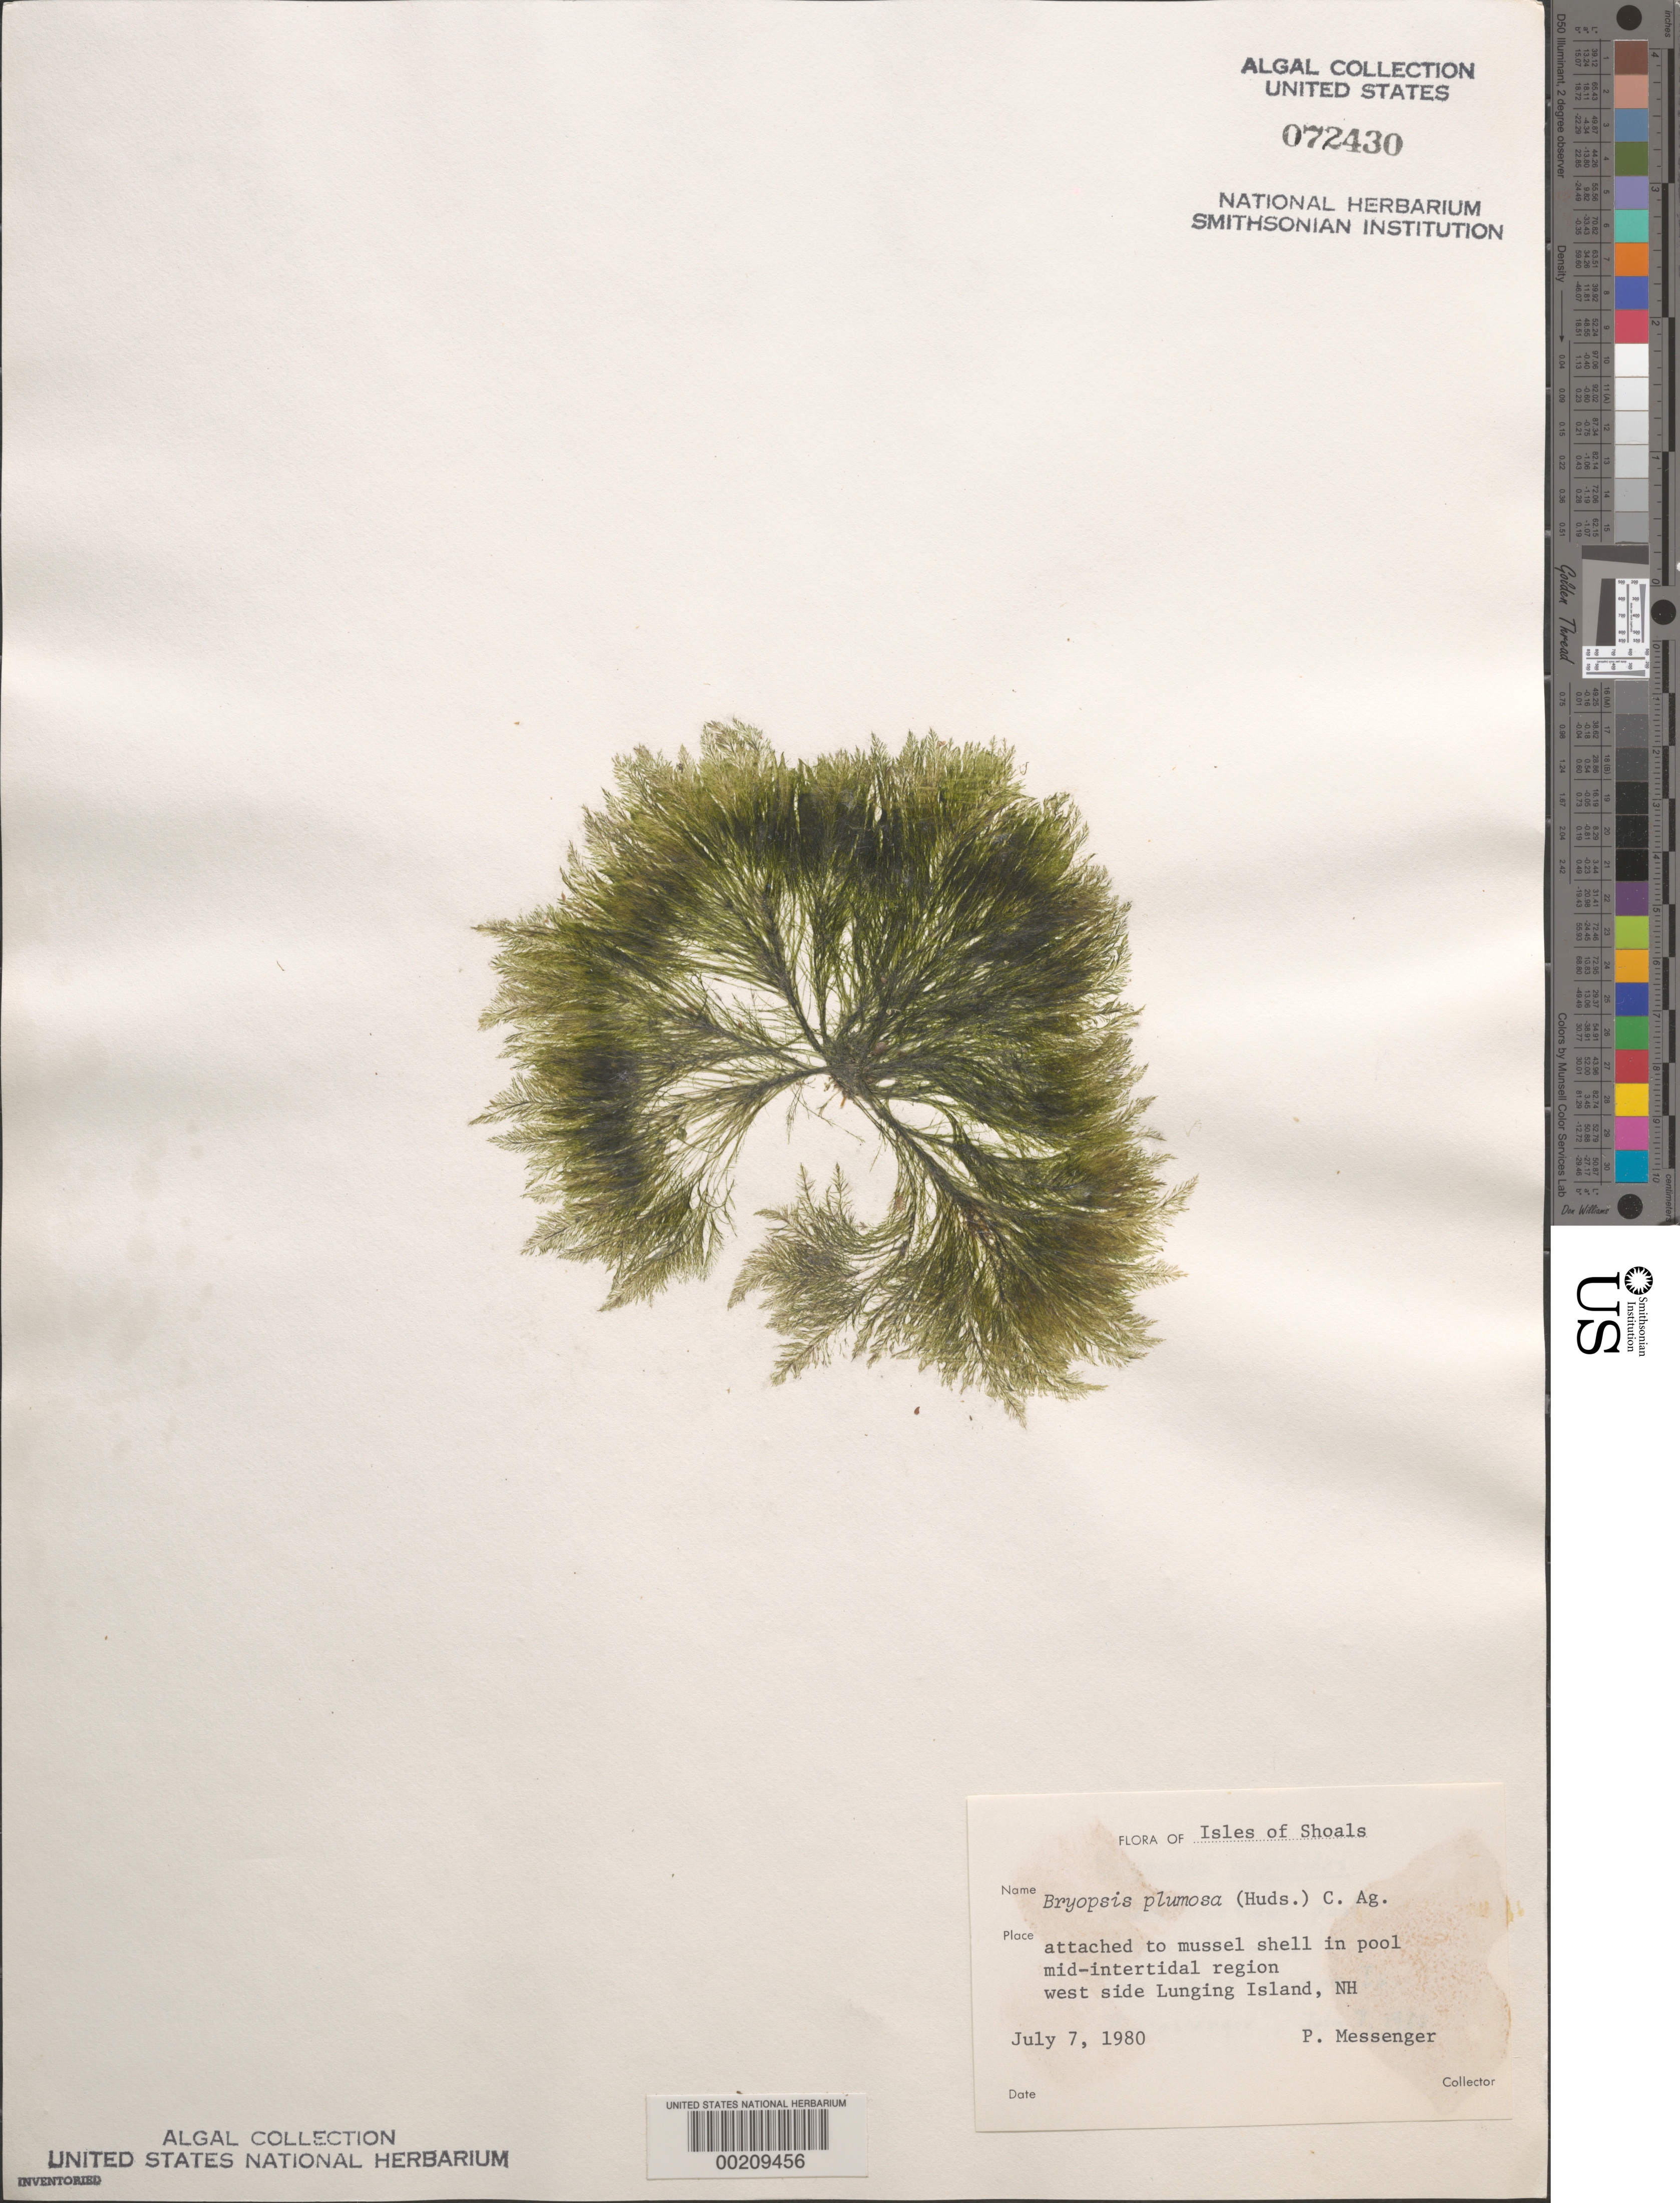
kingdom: Plantae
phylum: Chlorophyta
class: Ulvophyceae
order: Bryopsidales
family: Bryopsidaceae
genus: Bryopsis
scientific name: Bryopsis plumosa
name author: (Huds.) C. Agardh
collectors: P. Messenger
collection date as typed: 07 Jul 1980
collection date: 1980-07-07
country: United States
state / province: New Hampshire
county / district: Rockingham County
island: Lunging Island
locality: West side of island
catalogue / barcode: US 72430